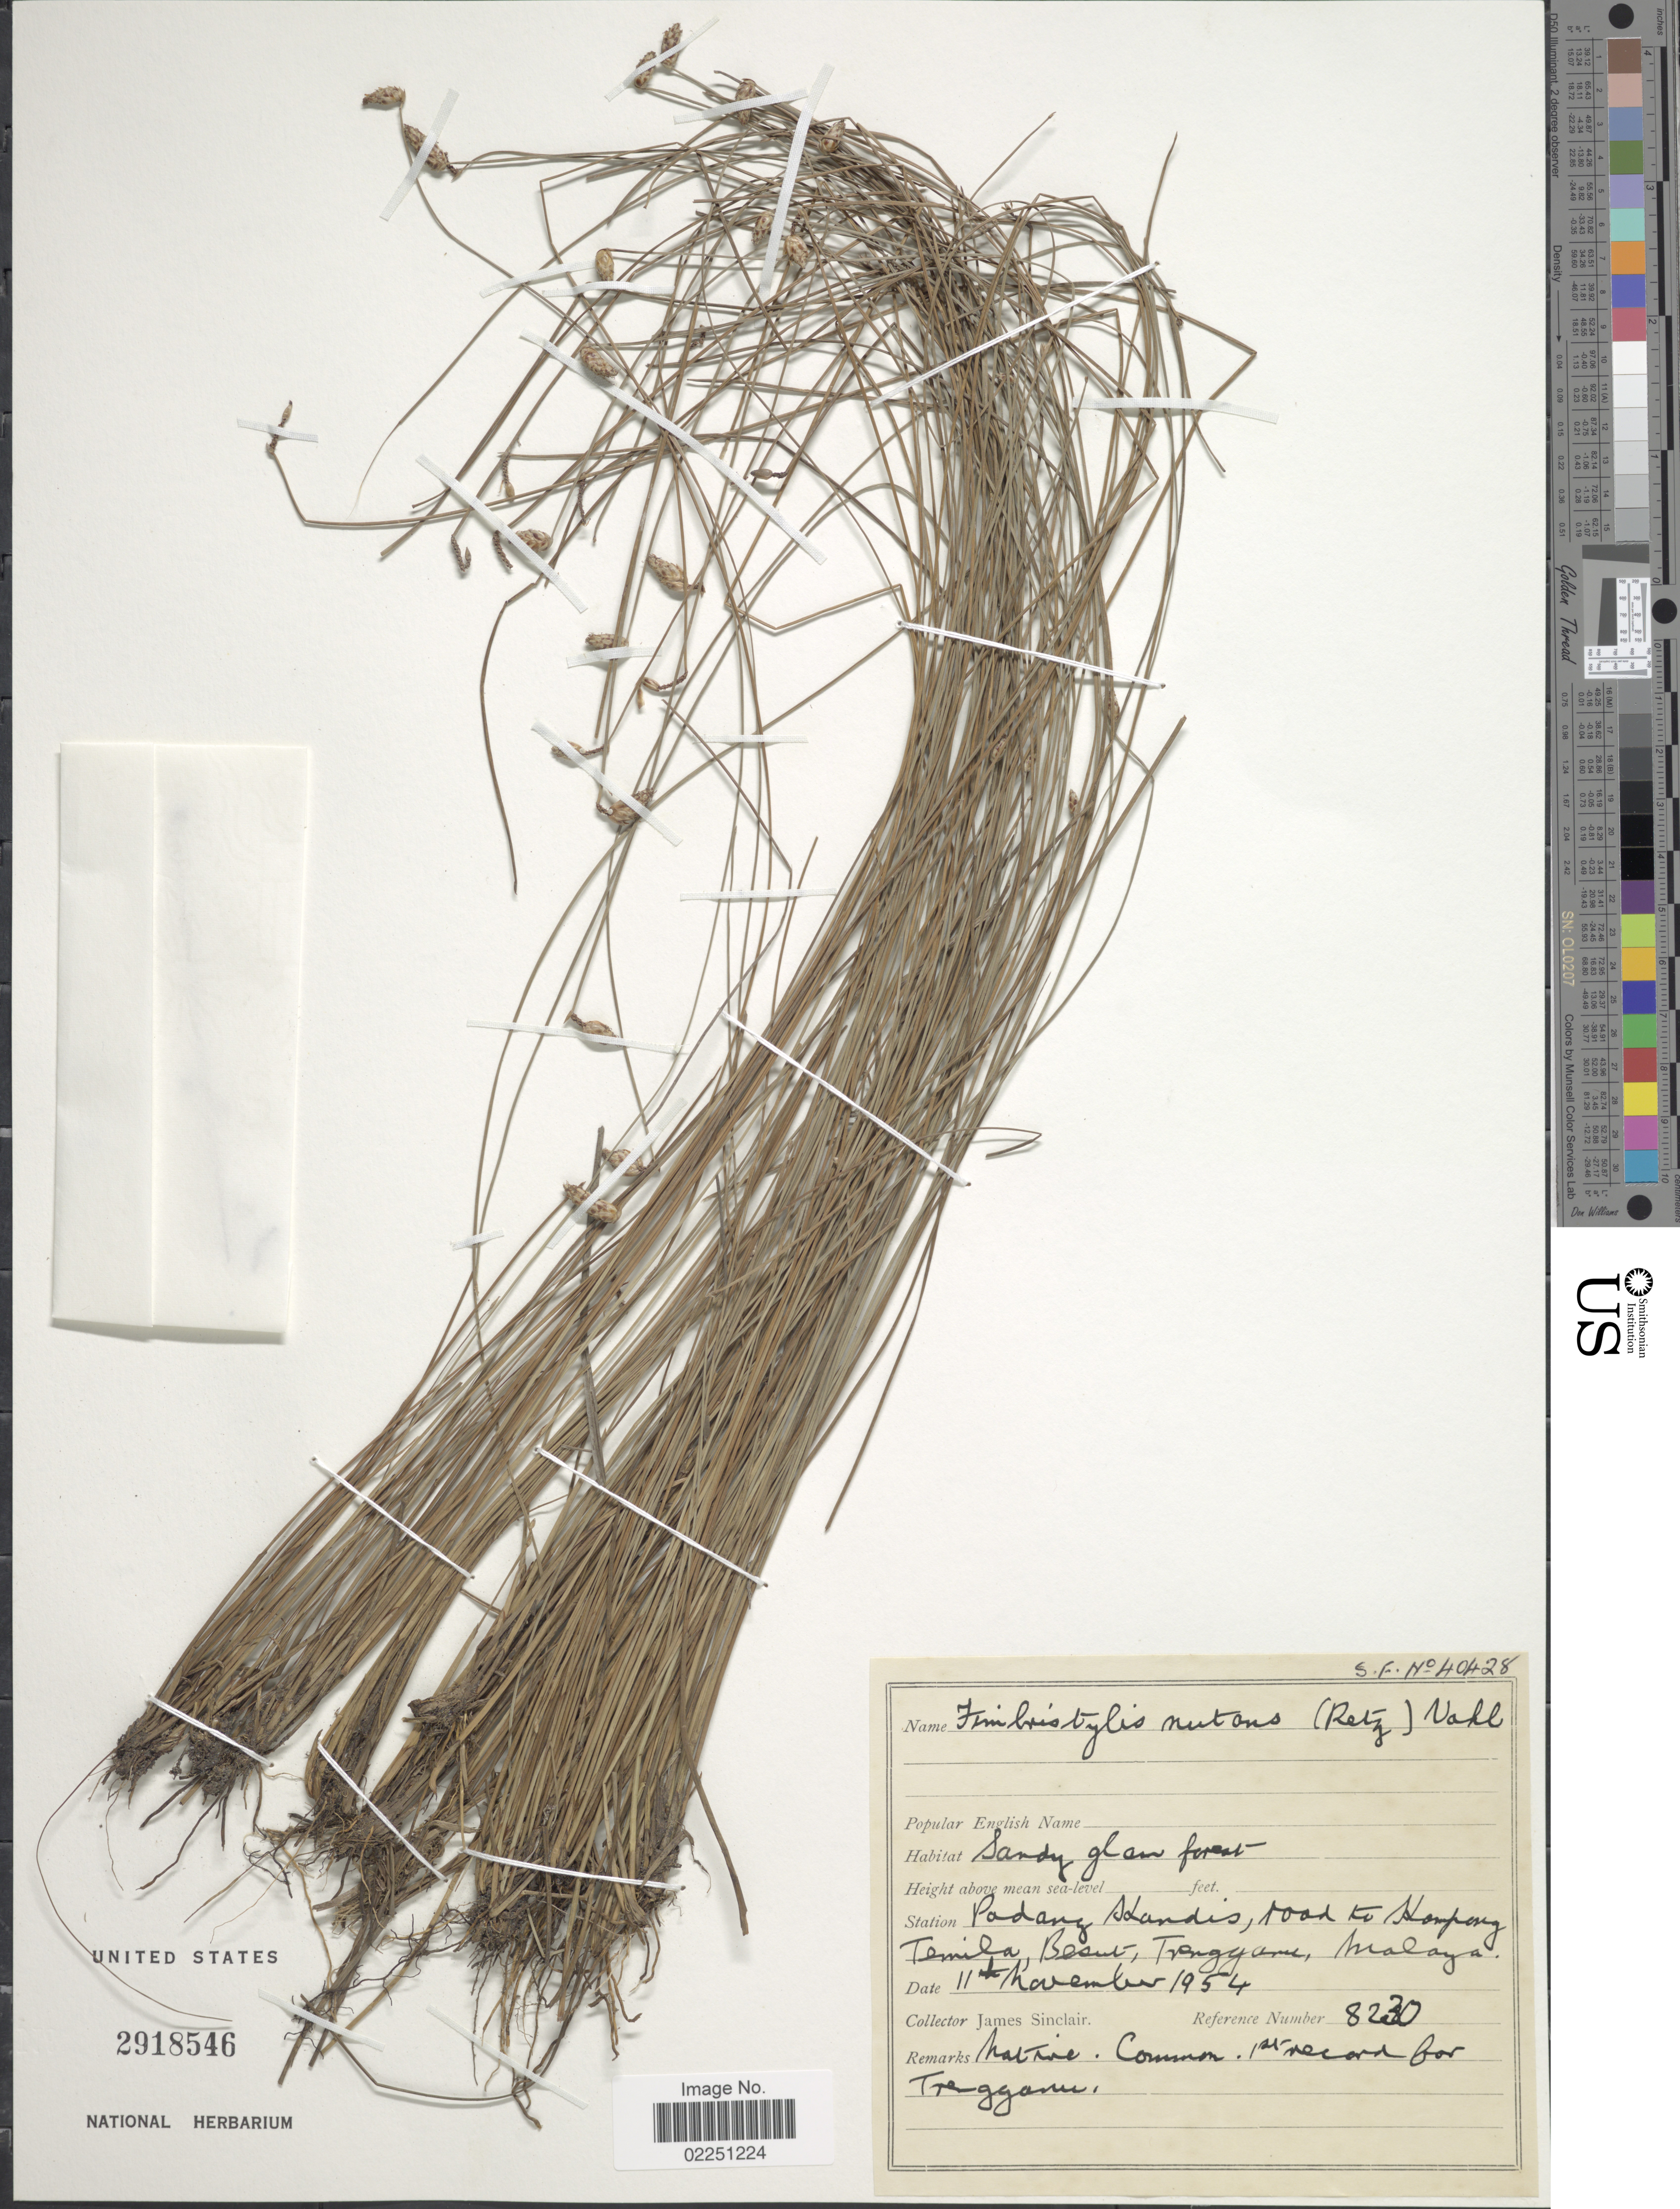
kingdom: Plantae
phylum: Tracheophyta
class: Liliopsida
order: Poales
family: Cyperaceae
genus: Fimbristylis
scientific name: Fimbristylis nutans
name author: (Retz.) Vahl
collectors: J. Sinclair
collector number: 8230/S.F.40428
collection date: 1954-11-11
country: Malaysia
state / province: Terengganu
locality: Padang Kandis, road to Kampong Temila, Besut, Terennganu, Malaya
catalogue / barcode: US 2918546